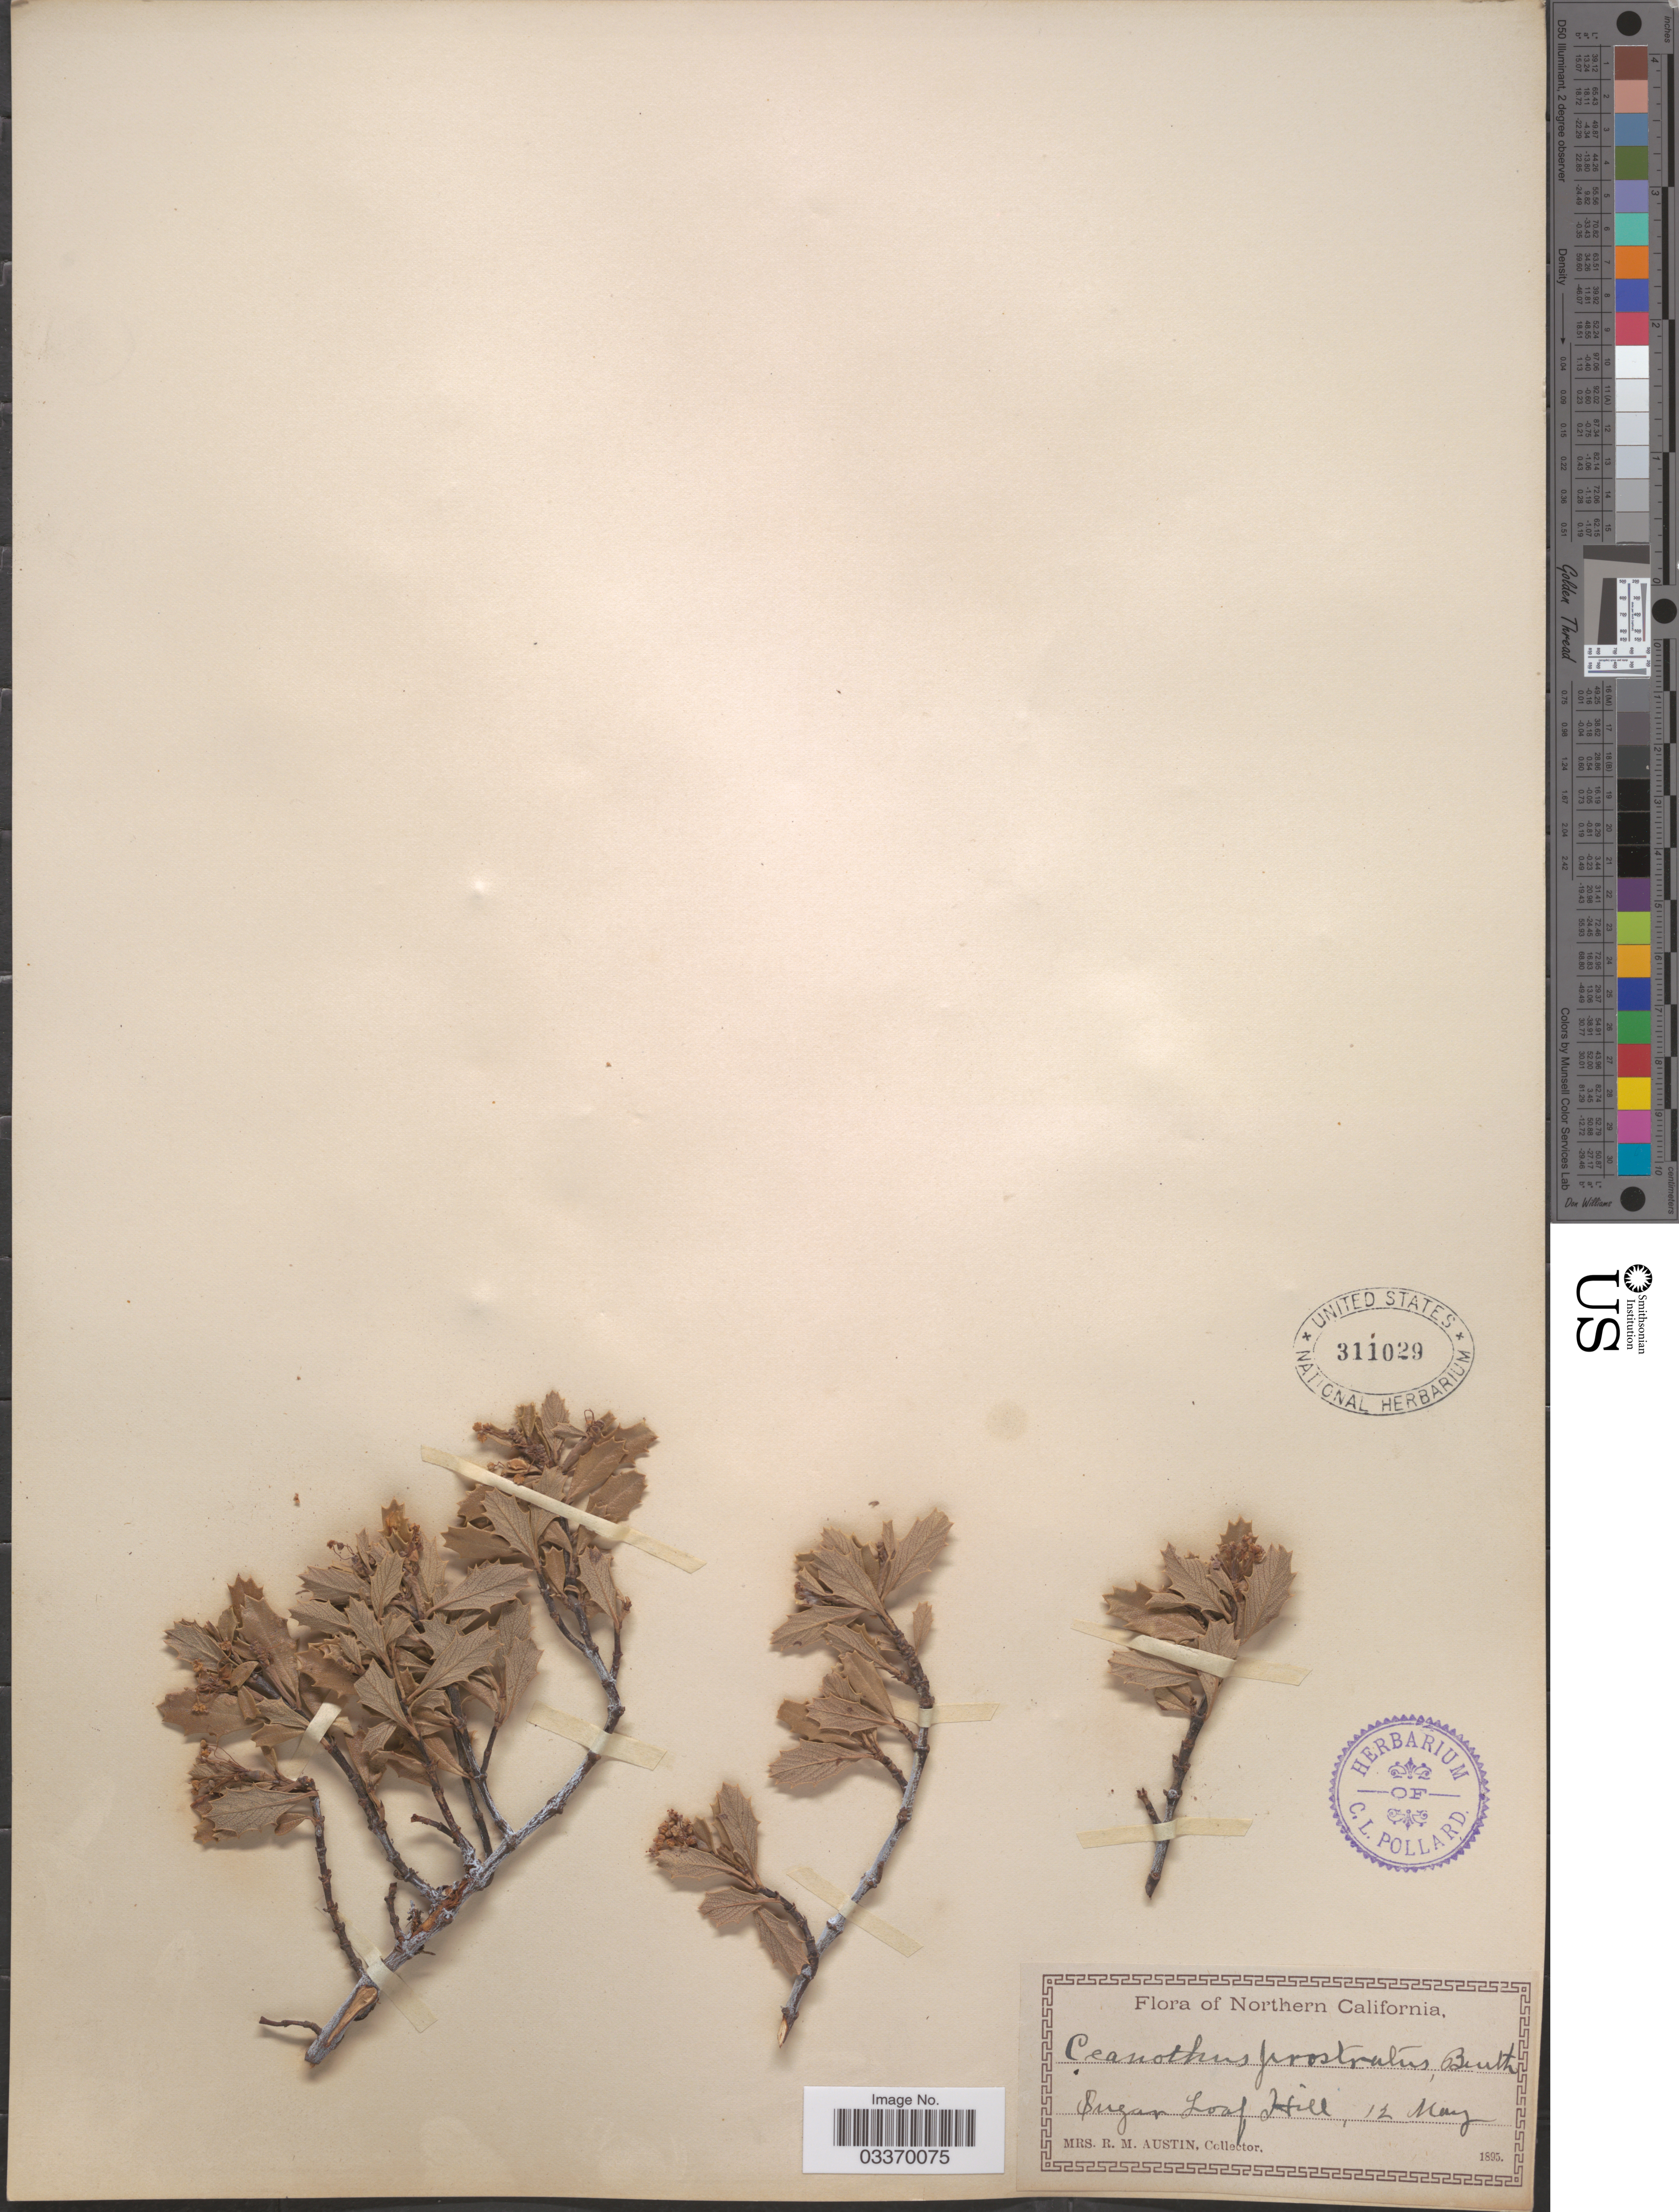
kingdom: Plantae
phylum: Tracheophyta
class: Magnoliopsida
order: Rosales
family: Rhamnaceae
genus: Ceanothus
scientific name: Ceanothus prostratus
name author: Benth.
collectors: R. Austin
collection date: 1895-05-12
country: United States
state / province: California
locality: Northern California. Sugar Loaf Hill.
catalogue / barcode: US 311029